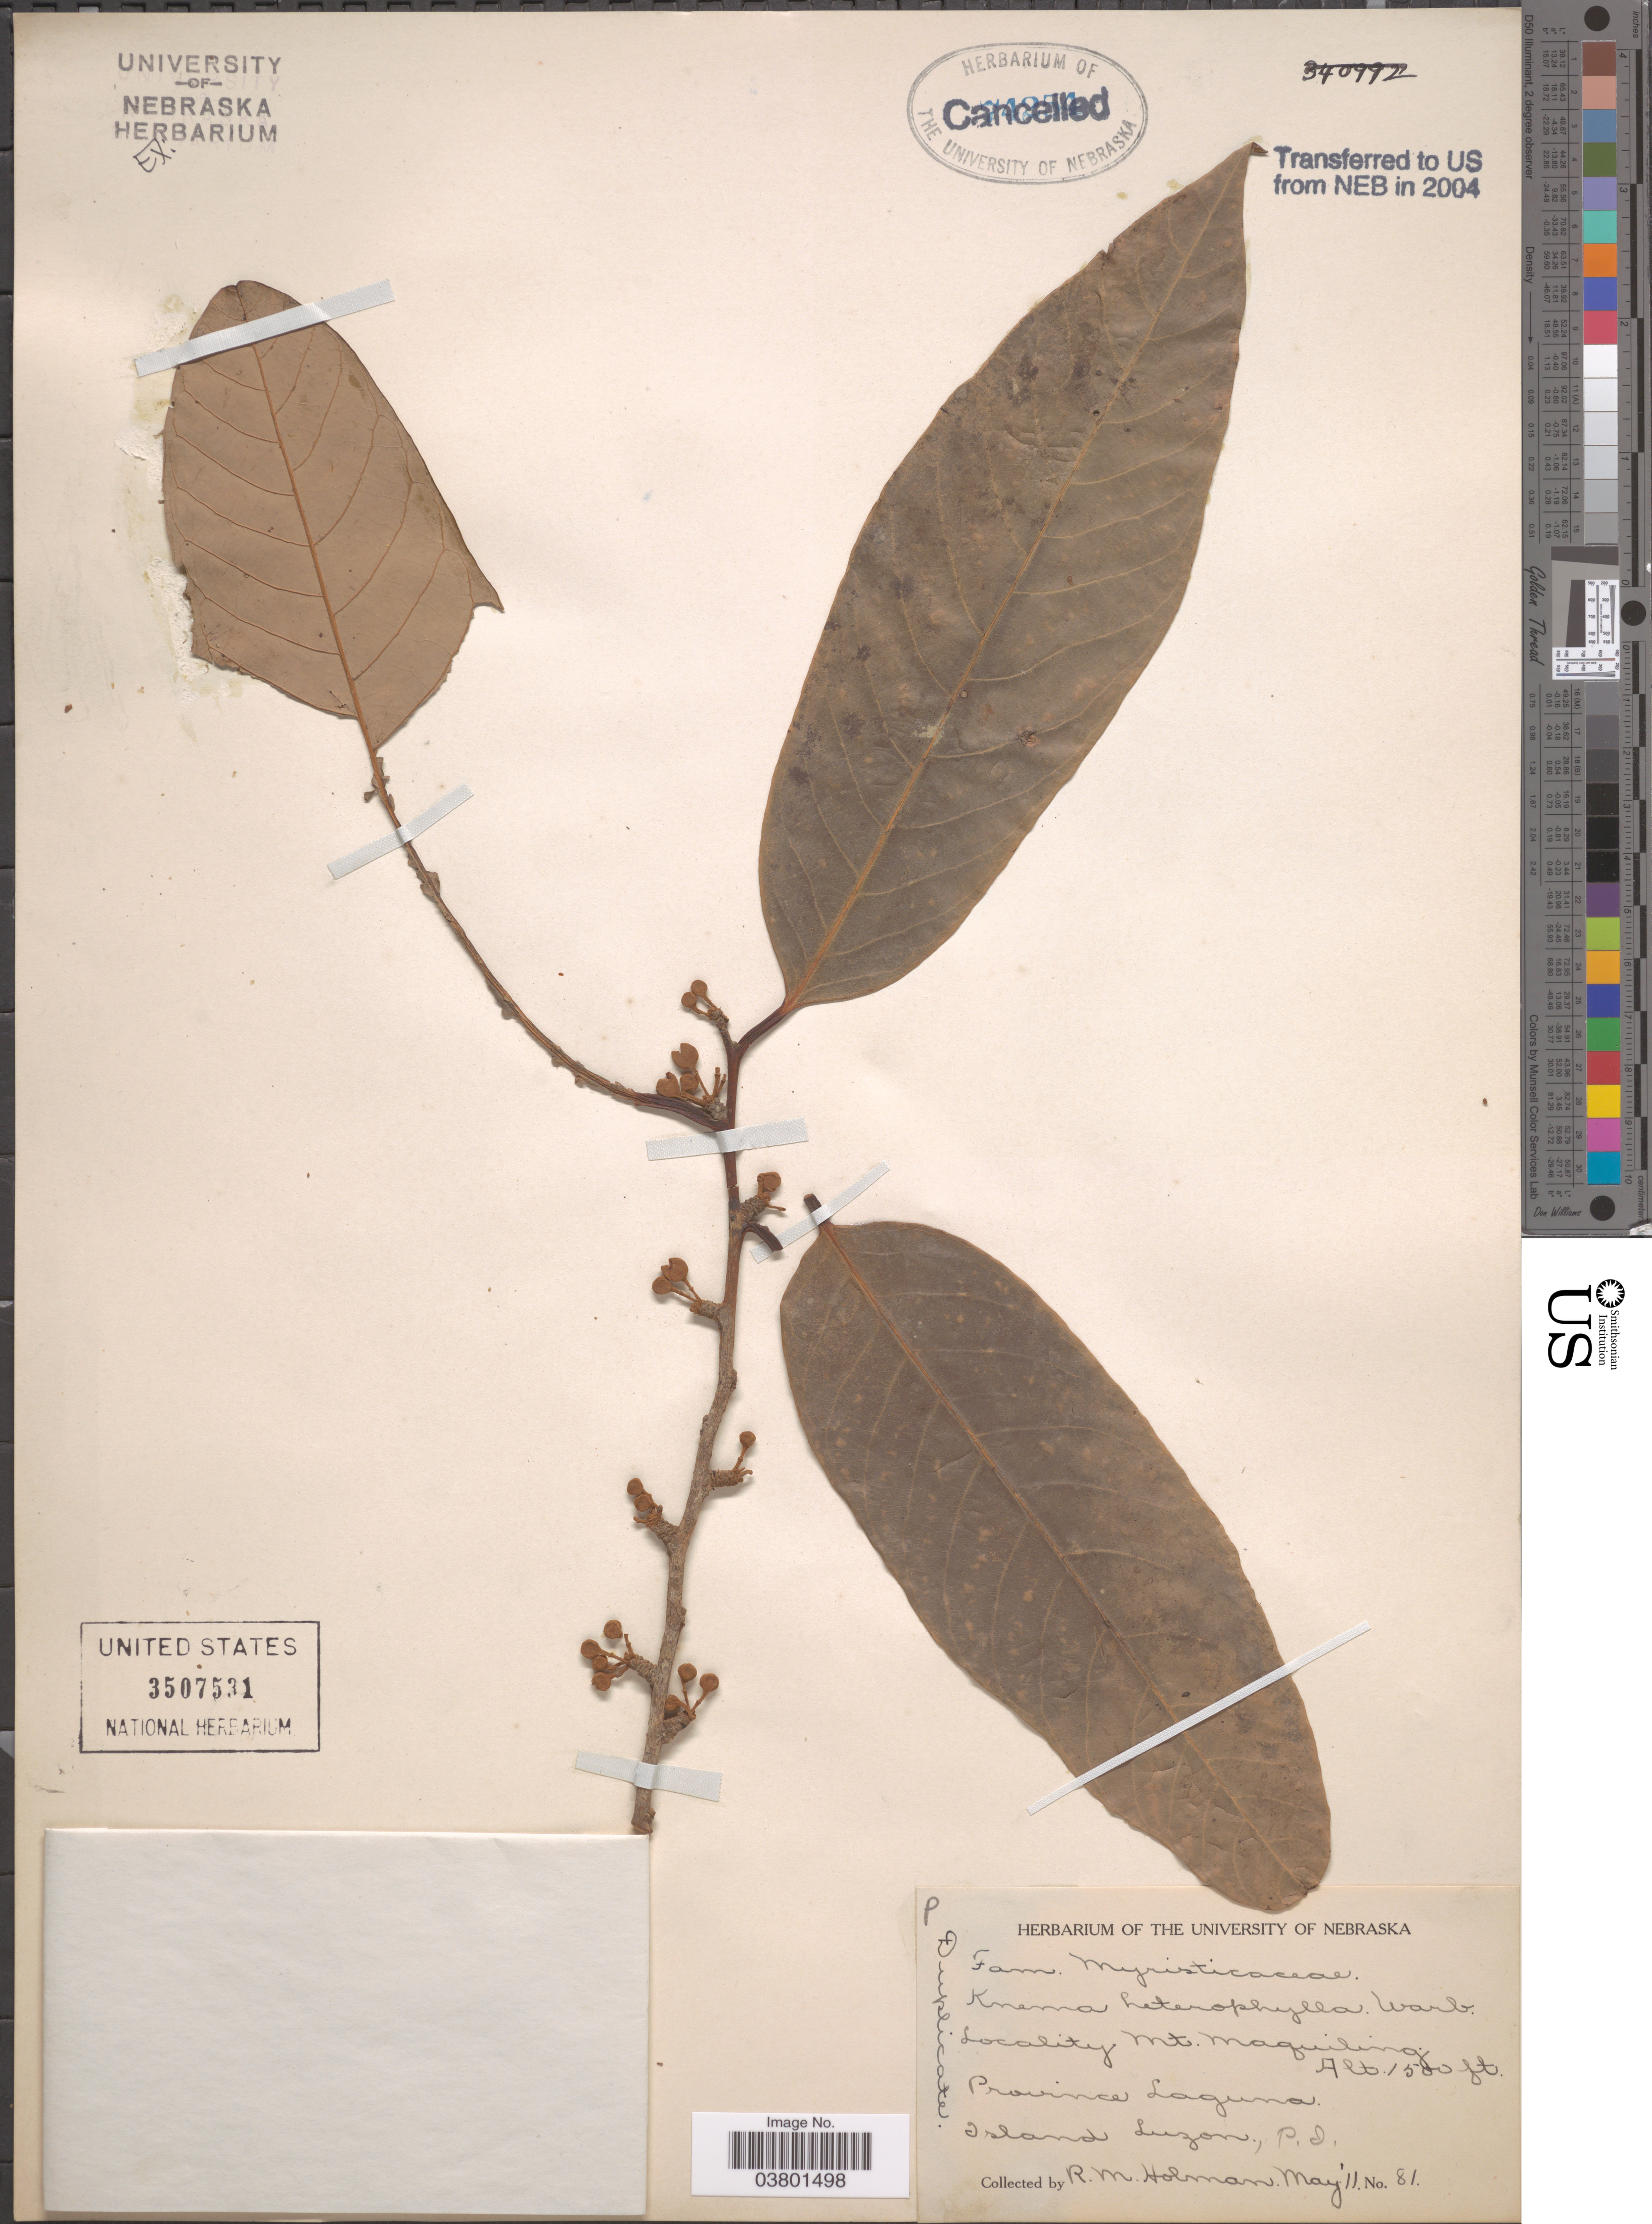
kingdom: Plantae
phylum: Tracheophyta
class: Magnoliopsida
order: Magnoliales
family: Myristicaceae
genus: Knema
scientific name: Knema glomerata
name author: (Blanco) Merr.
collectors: R. Holman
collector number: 81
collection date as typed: Transcribed d/m/y: /5/11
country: Philippines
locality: Mt. Maquiling. Province Laguna. Island Luzon, P.I.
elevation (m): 457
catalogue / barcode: US 3507531